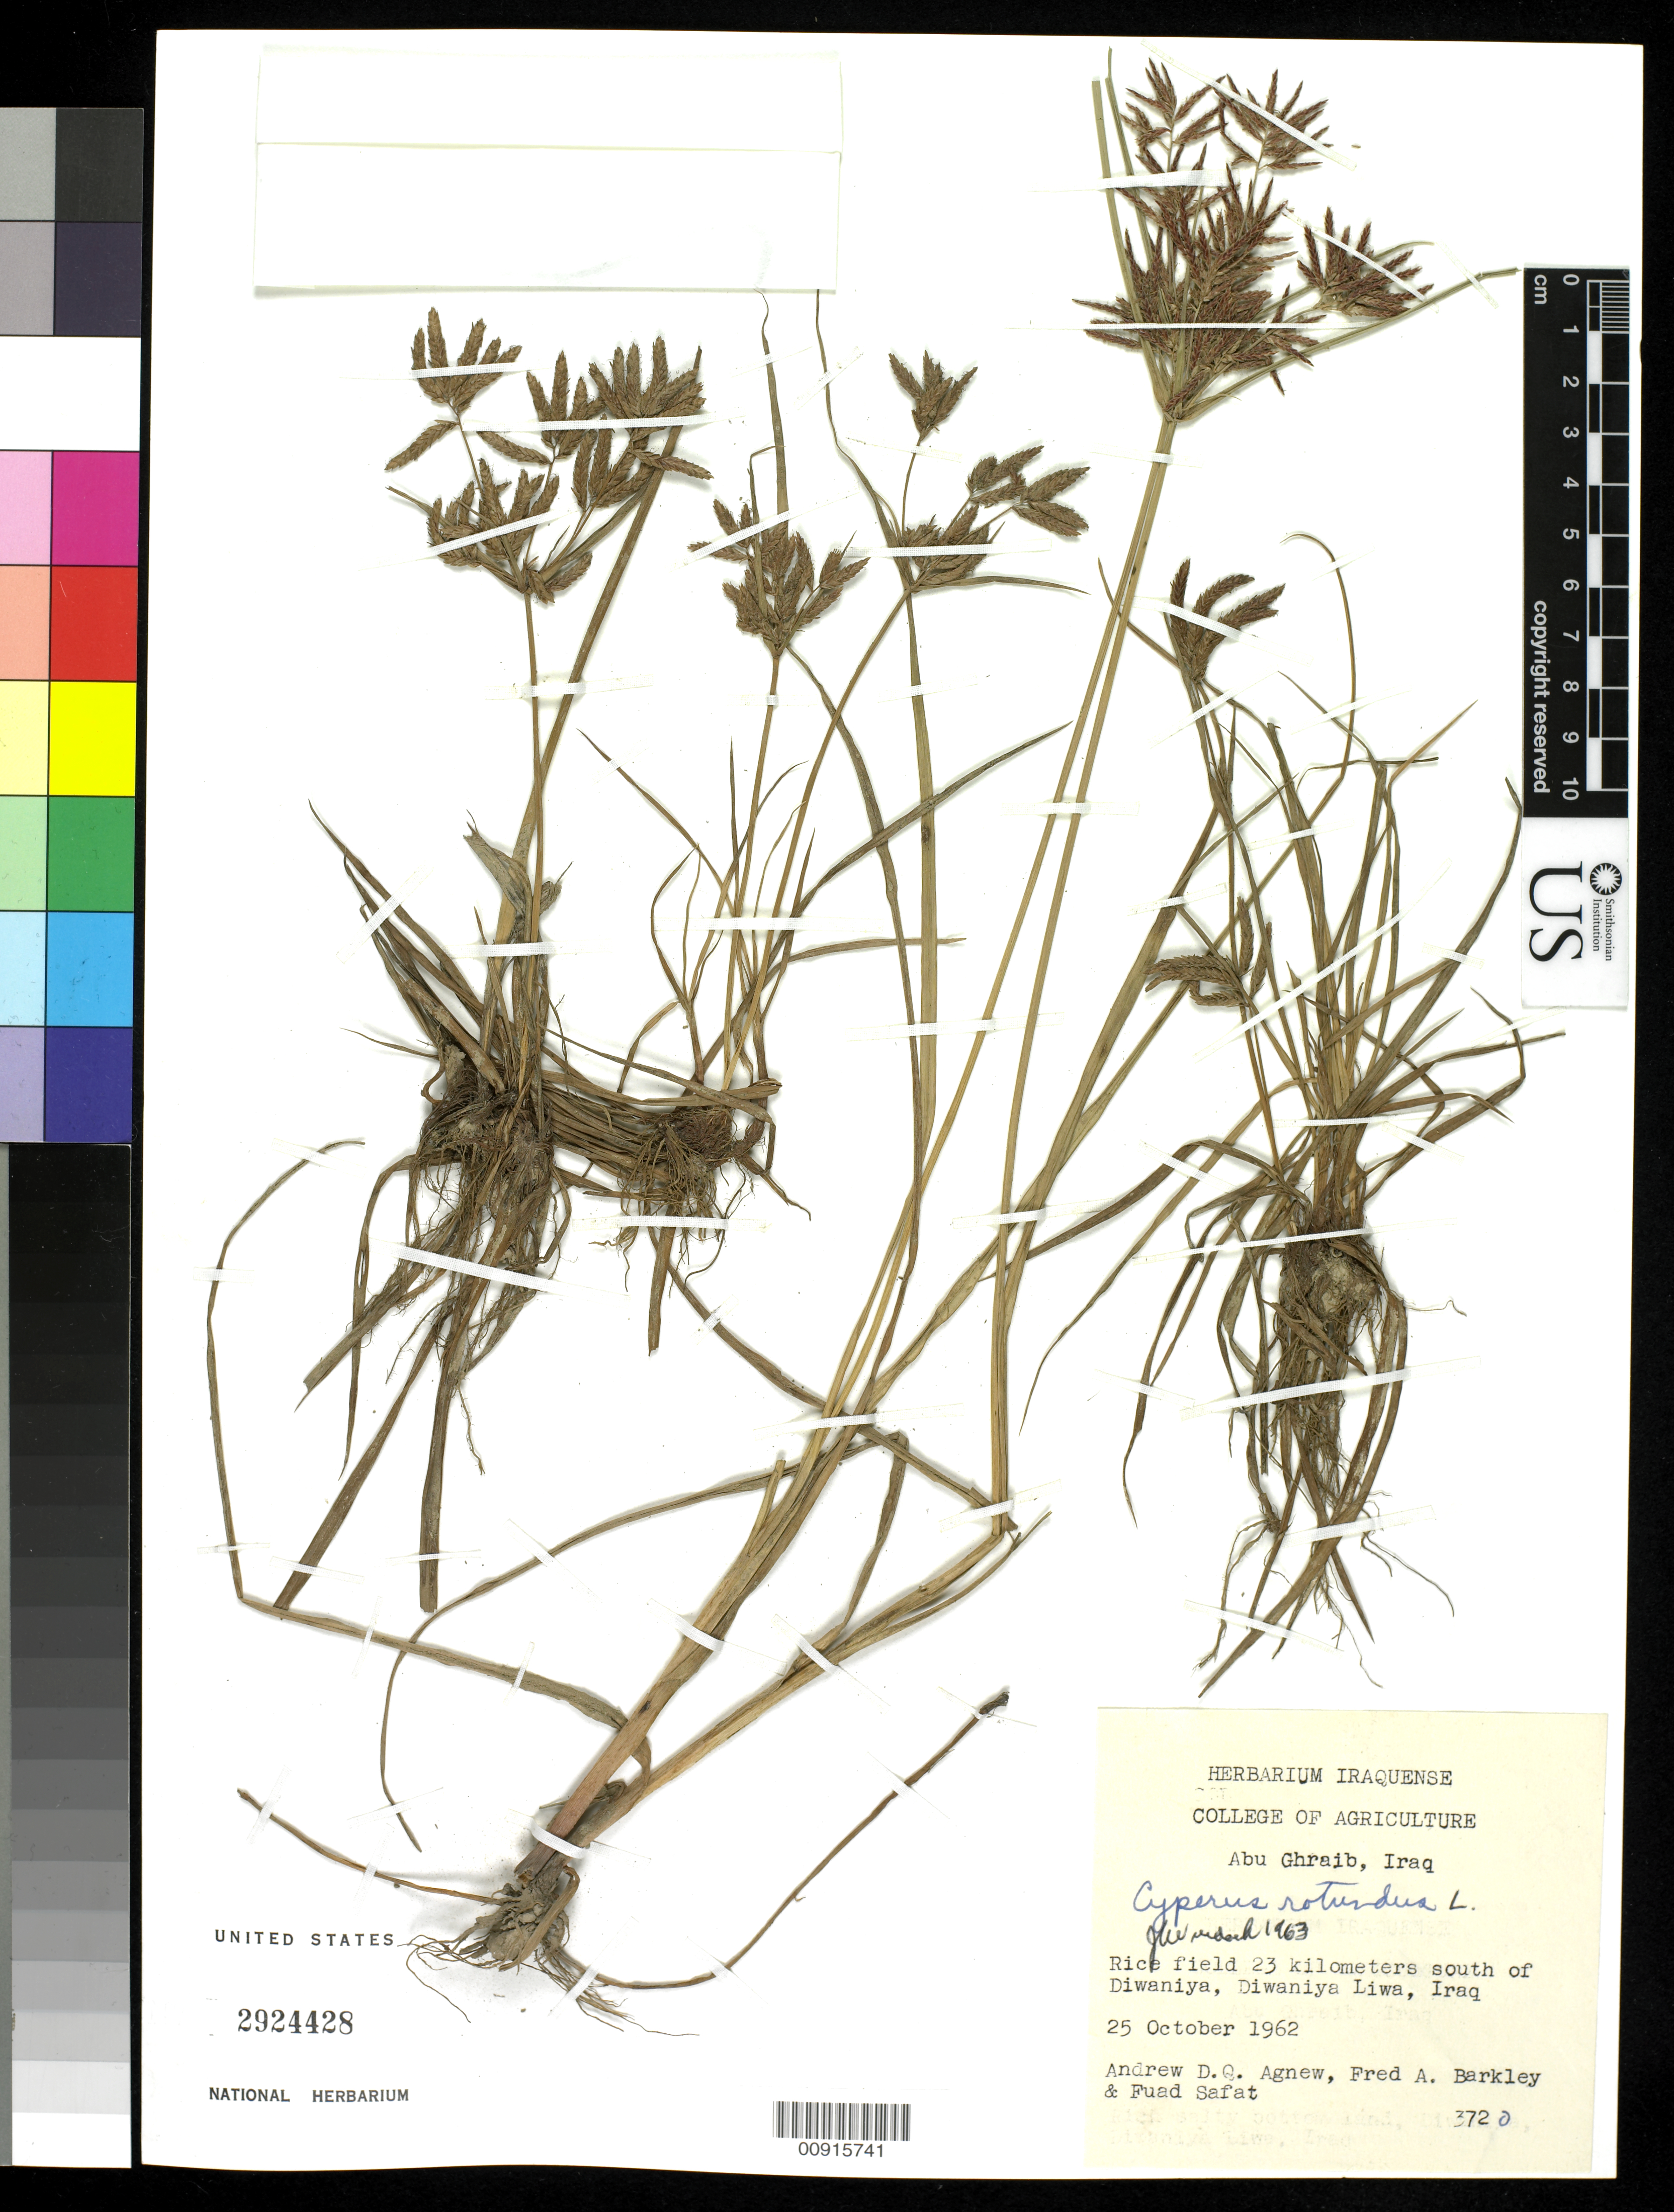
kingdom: Plantae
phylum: Tracheophyta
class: Liliopsida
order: Poales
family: Cyperaceae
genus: Cyperus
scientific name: Cyperus rotundus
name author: L.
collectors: A. D. Agnew & F. A. Barkley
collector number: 3720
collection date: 1962-10-25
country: Iraq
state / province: Baghdad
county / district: Abu Ghraib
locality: rice field 23 km. south of Diwaniya, Diwaniya Liwa, Iraq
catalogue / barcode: US 2924428